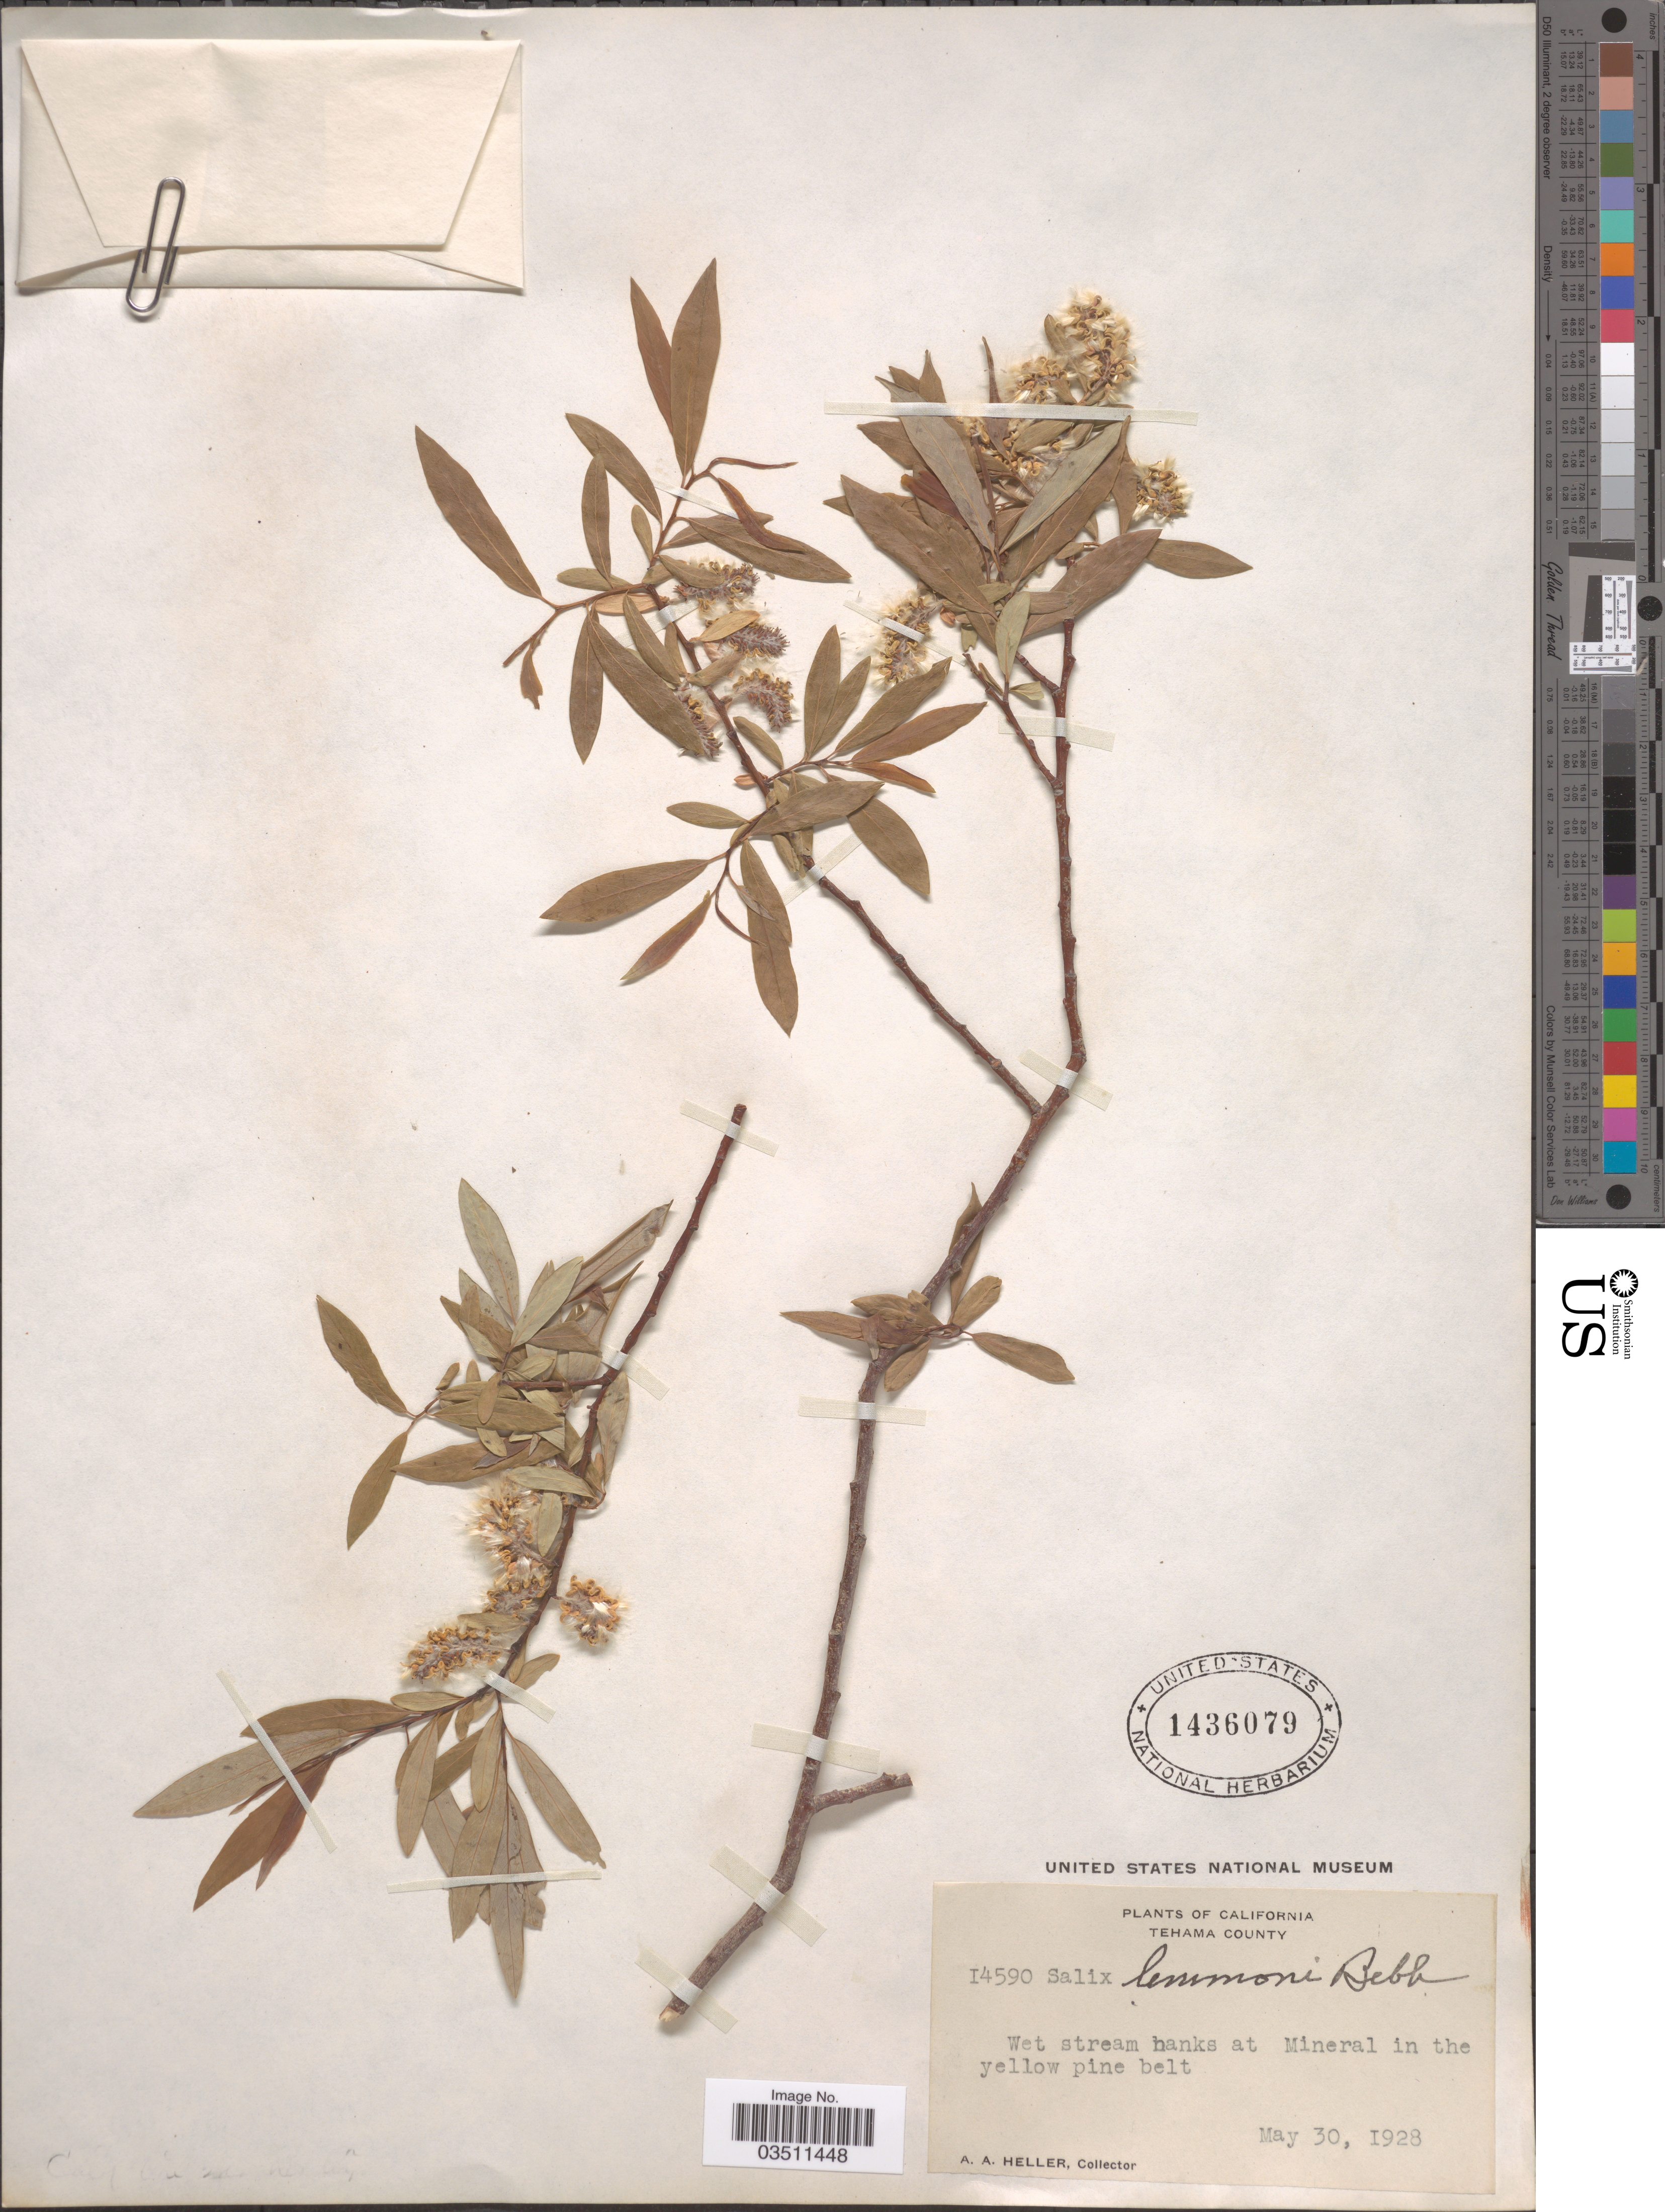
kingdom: Plantae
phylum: Tracheophyta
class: Magnoliopsida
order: Malpighiales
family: Salicaceae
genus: Salix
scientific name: Salix lemmonii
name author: Bebb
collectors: A. A. Heller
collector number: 14590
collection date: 1928-05-30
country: United States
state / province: California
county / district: Tehama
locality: Tehama County. Wet stream banks at Mineral in the yellow pine belt.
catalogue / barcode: US 1436079